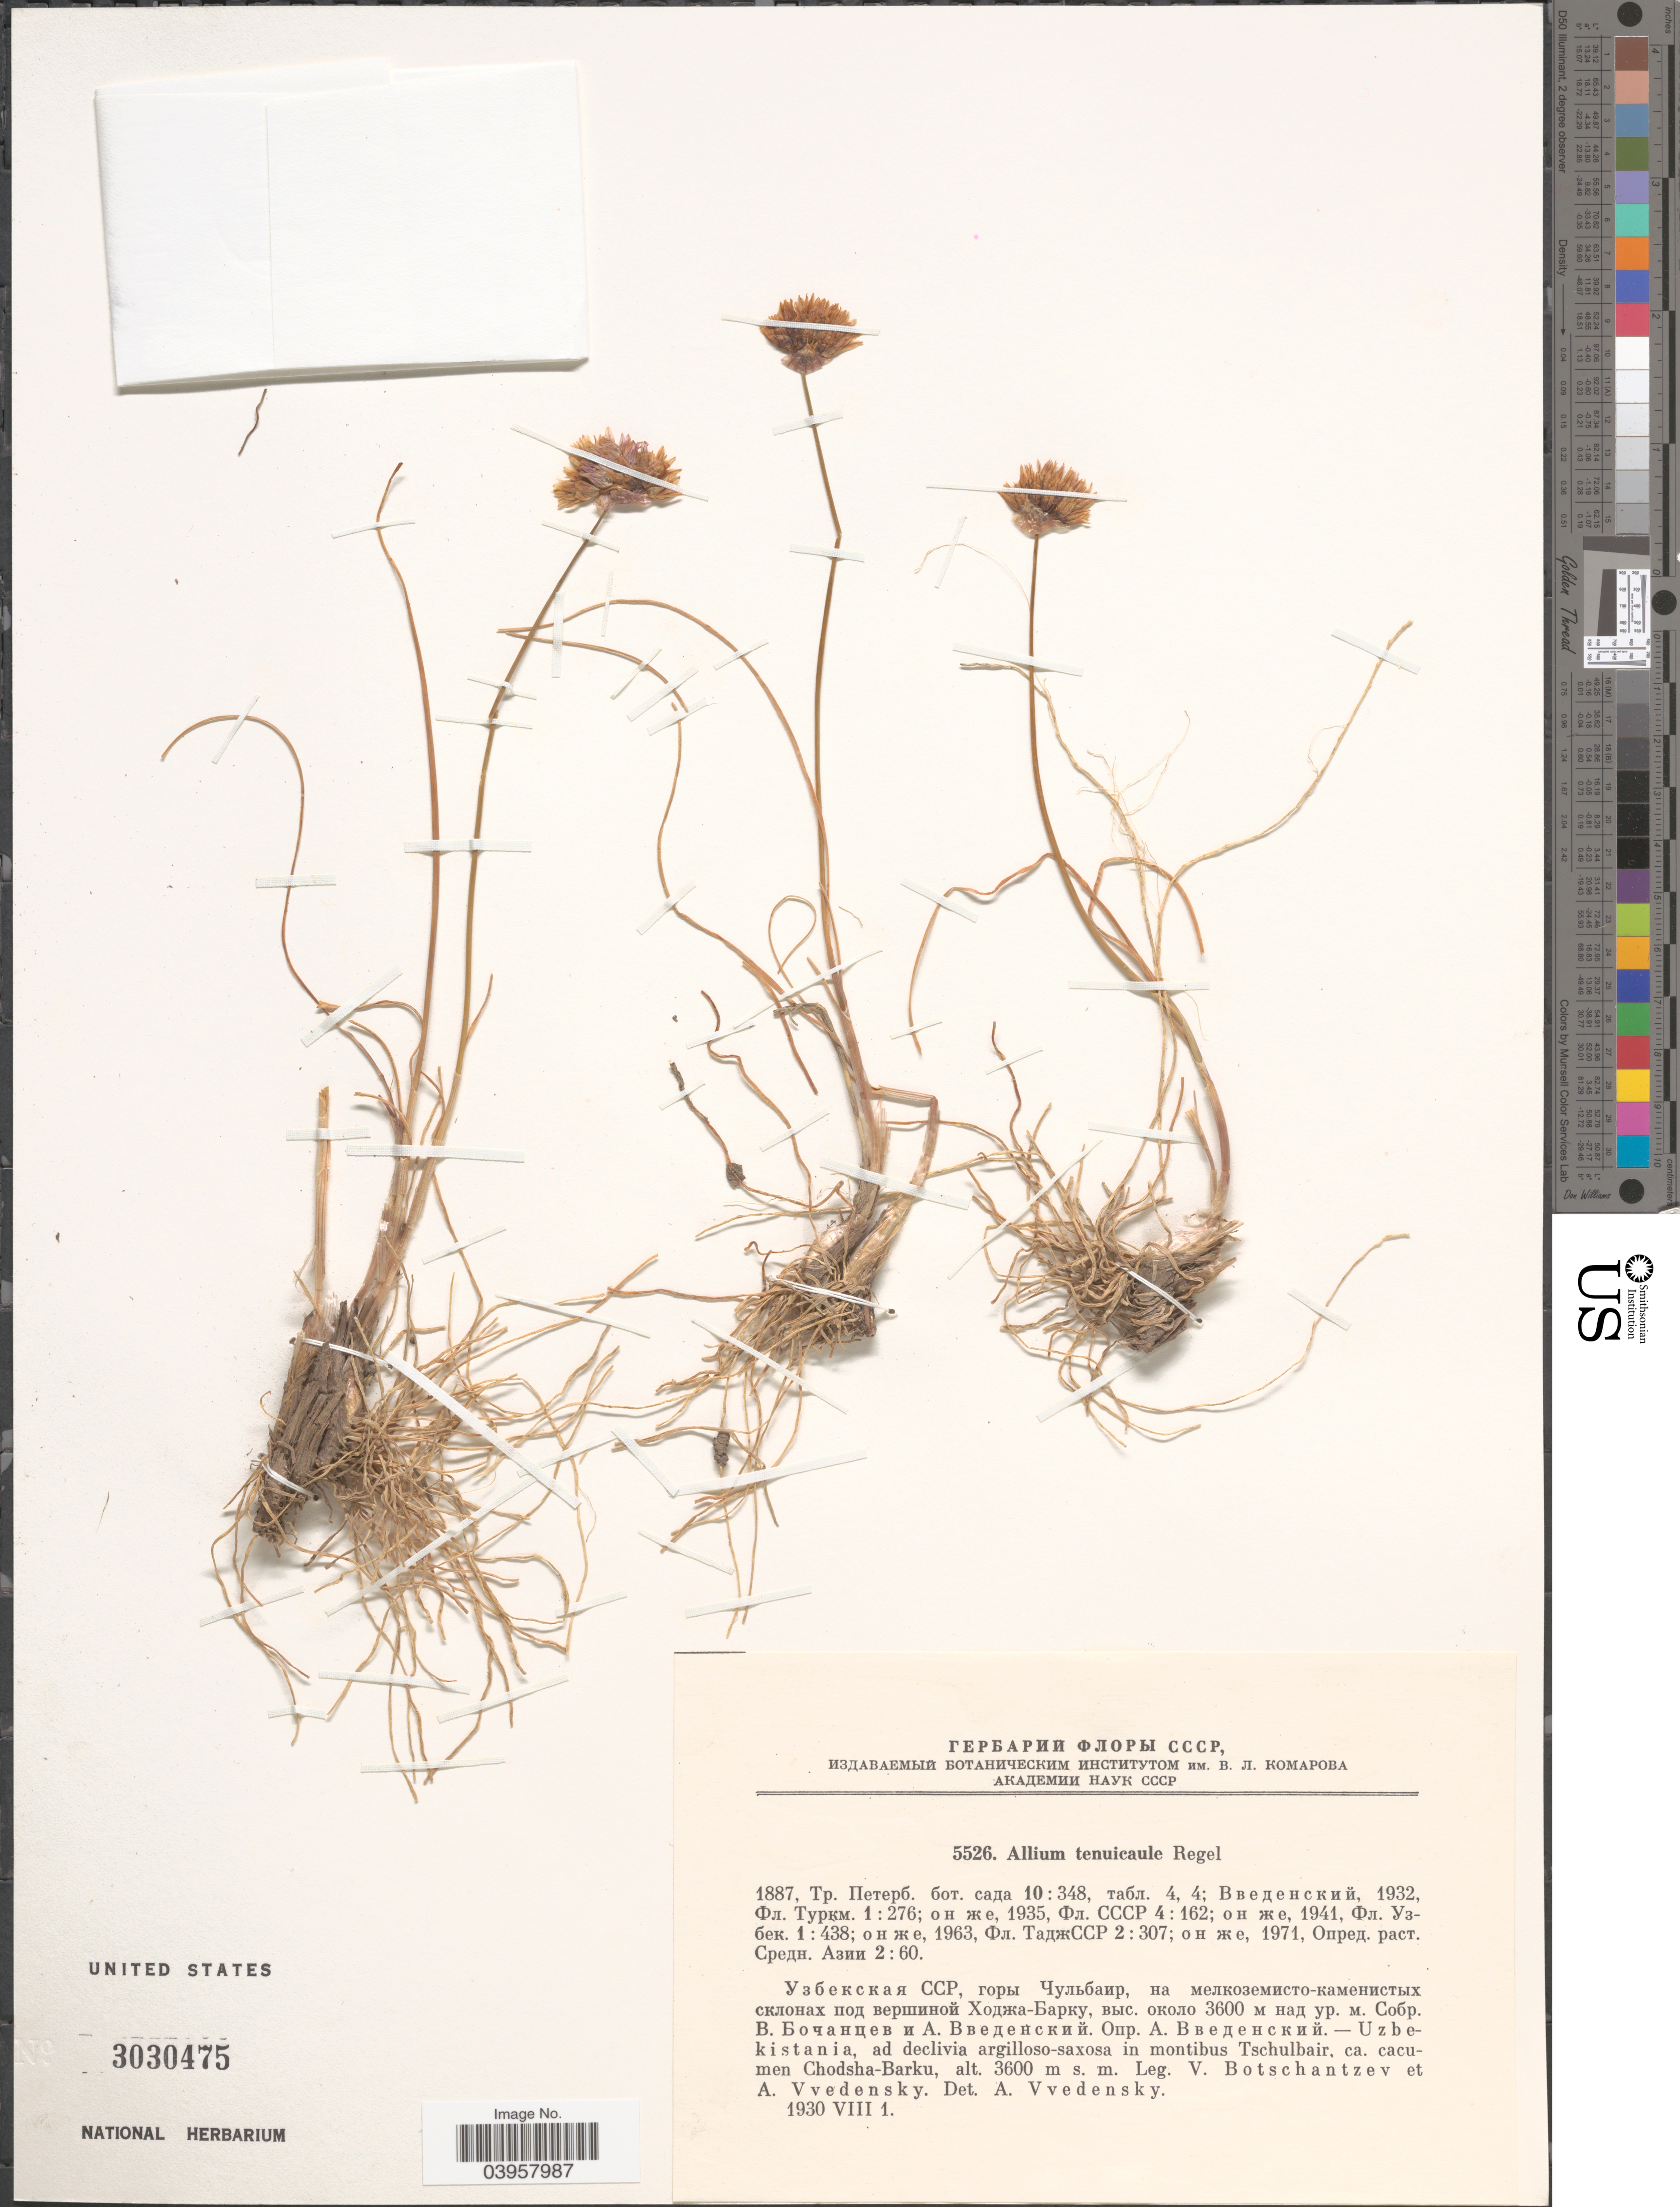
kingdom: Plantae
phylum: Tracheophyta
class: Liliopsida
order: Asparagales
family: Amaryllidaceae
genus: Allium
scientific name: Allium tenuicaule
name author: Regel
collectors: V. P. Botschantzev & A. Vvedensky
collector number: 5526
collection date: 1930-08-01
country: Uzbekistan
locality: Uzbekistania, ad declivia argilloso-saxosa in montibus Tschulbair, ca. cacumen Chodsha-Barku.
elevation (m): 3600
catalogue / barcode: US 3030475